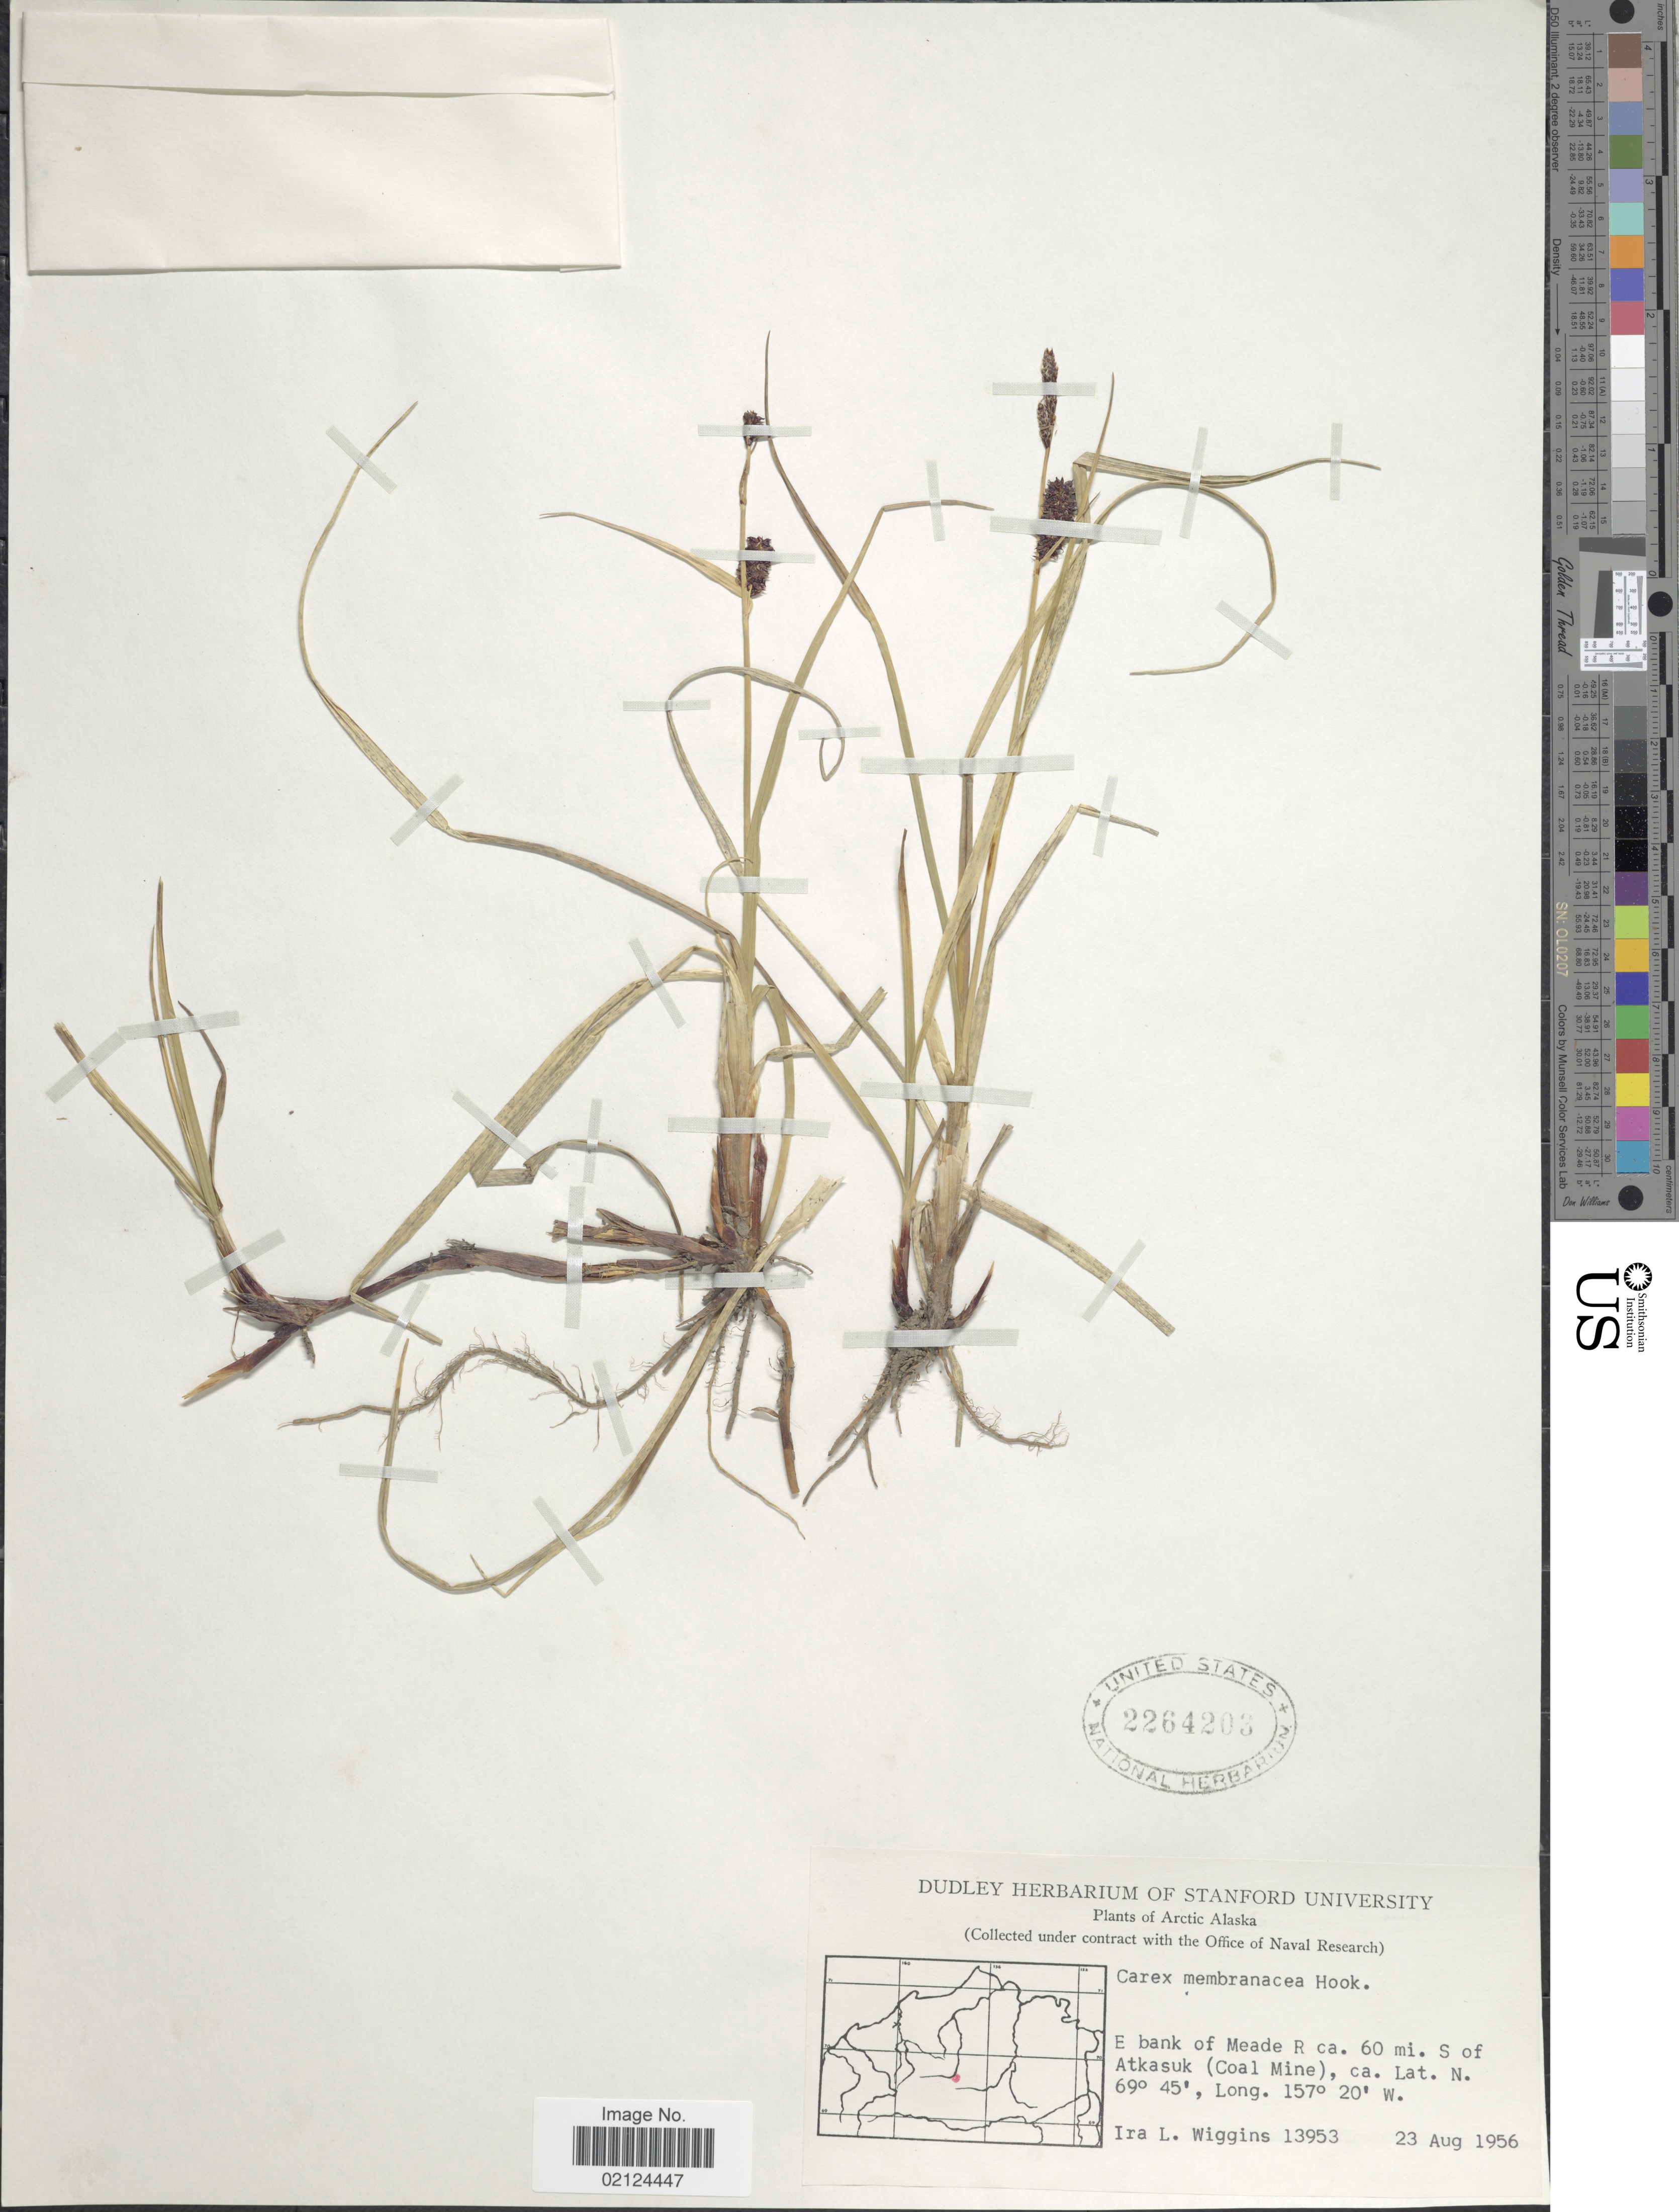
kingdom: Plantae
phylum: Tracheophyta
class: Liliopsida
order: Poales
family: Cyperaceae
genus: Carex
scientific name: Carex membranacea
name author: Hook.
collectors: I. L. Wiggins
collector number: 13953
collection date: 1956-08-23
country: United States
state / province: Alaska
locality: Arctic Alaska, E bank of Meade R ca. 60 mi. S of Atkasuk (Coal Mine)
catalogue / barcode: US 2264203